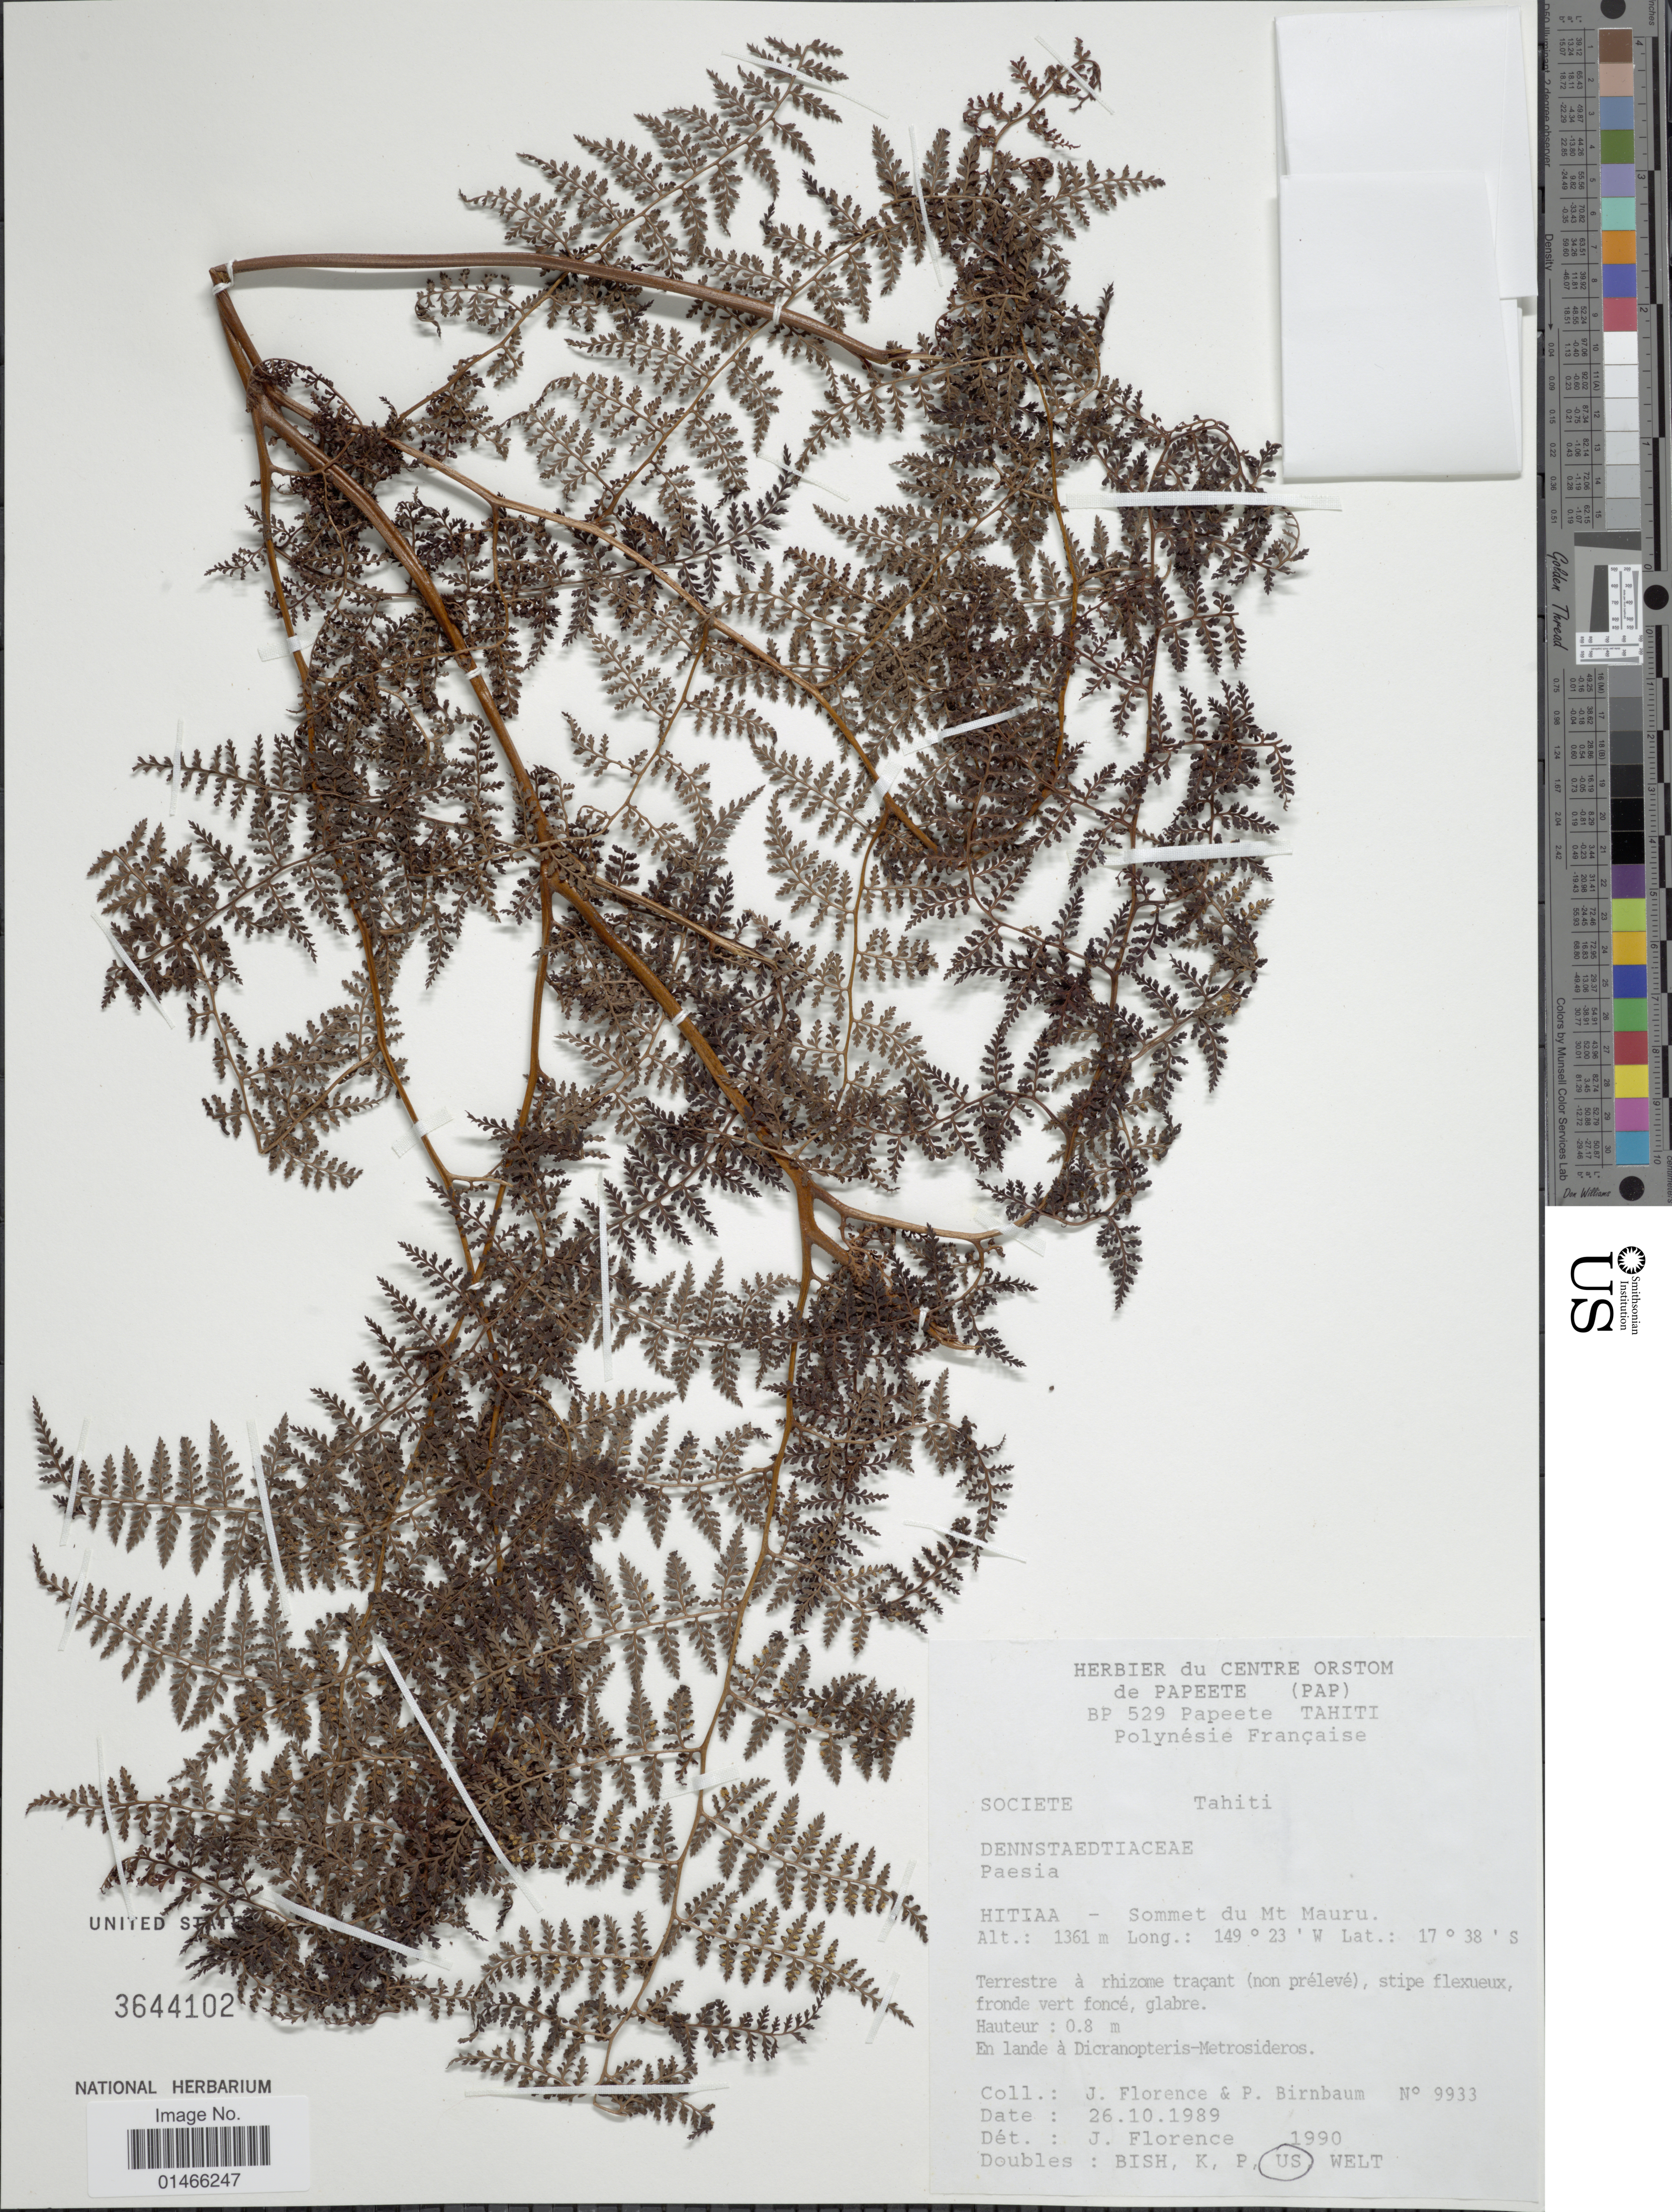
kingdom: Plantae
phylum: Tracheophyta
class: Polypodiopsida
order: Polypodiales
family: Dennstaedtiaceae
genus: Paesia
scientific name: Paesia rugosula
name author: (Labill.) Kuhn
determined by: Florence, J.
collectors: J. Florence & P. Birnbaum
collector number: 9933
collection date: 1989-10-26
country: French Polynesia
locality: BP 529 Papeete Tahiti. Polynesie Francaise. Societe Tahiti. Hitiaa - Sommet du Mt Mauru.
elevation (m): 1361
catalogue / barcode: US 3644102